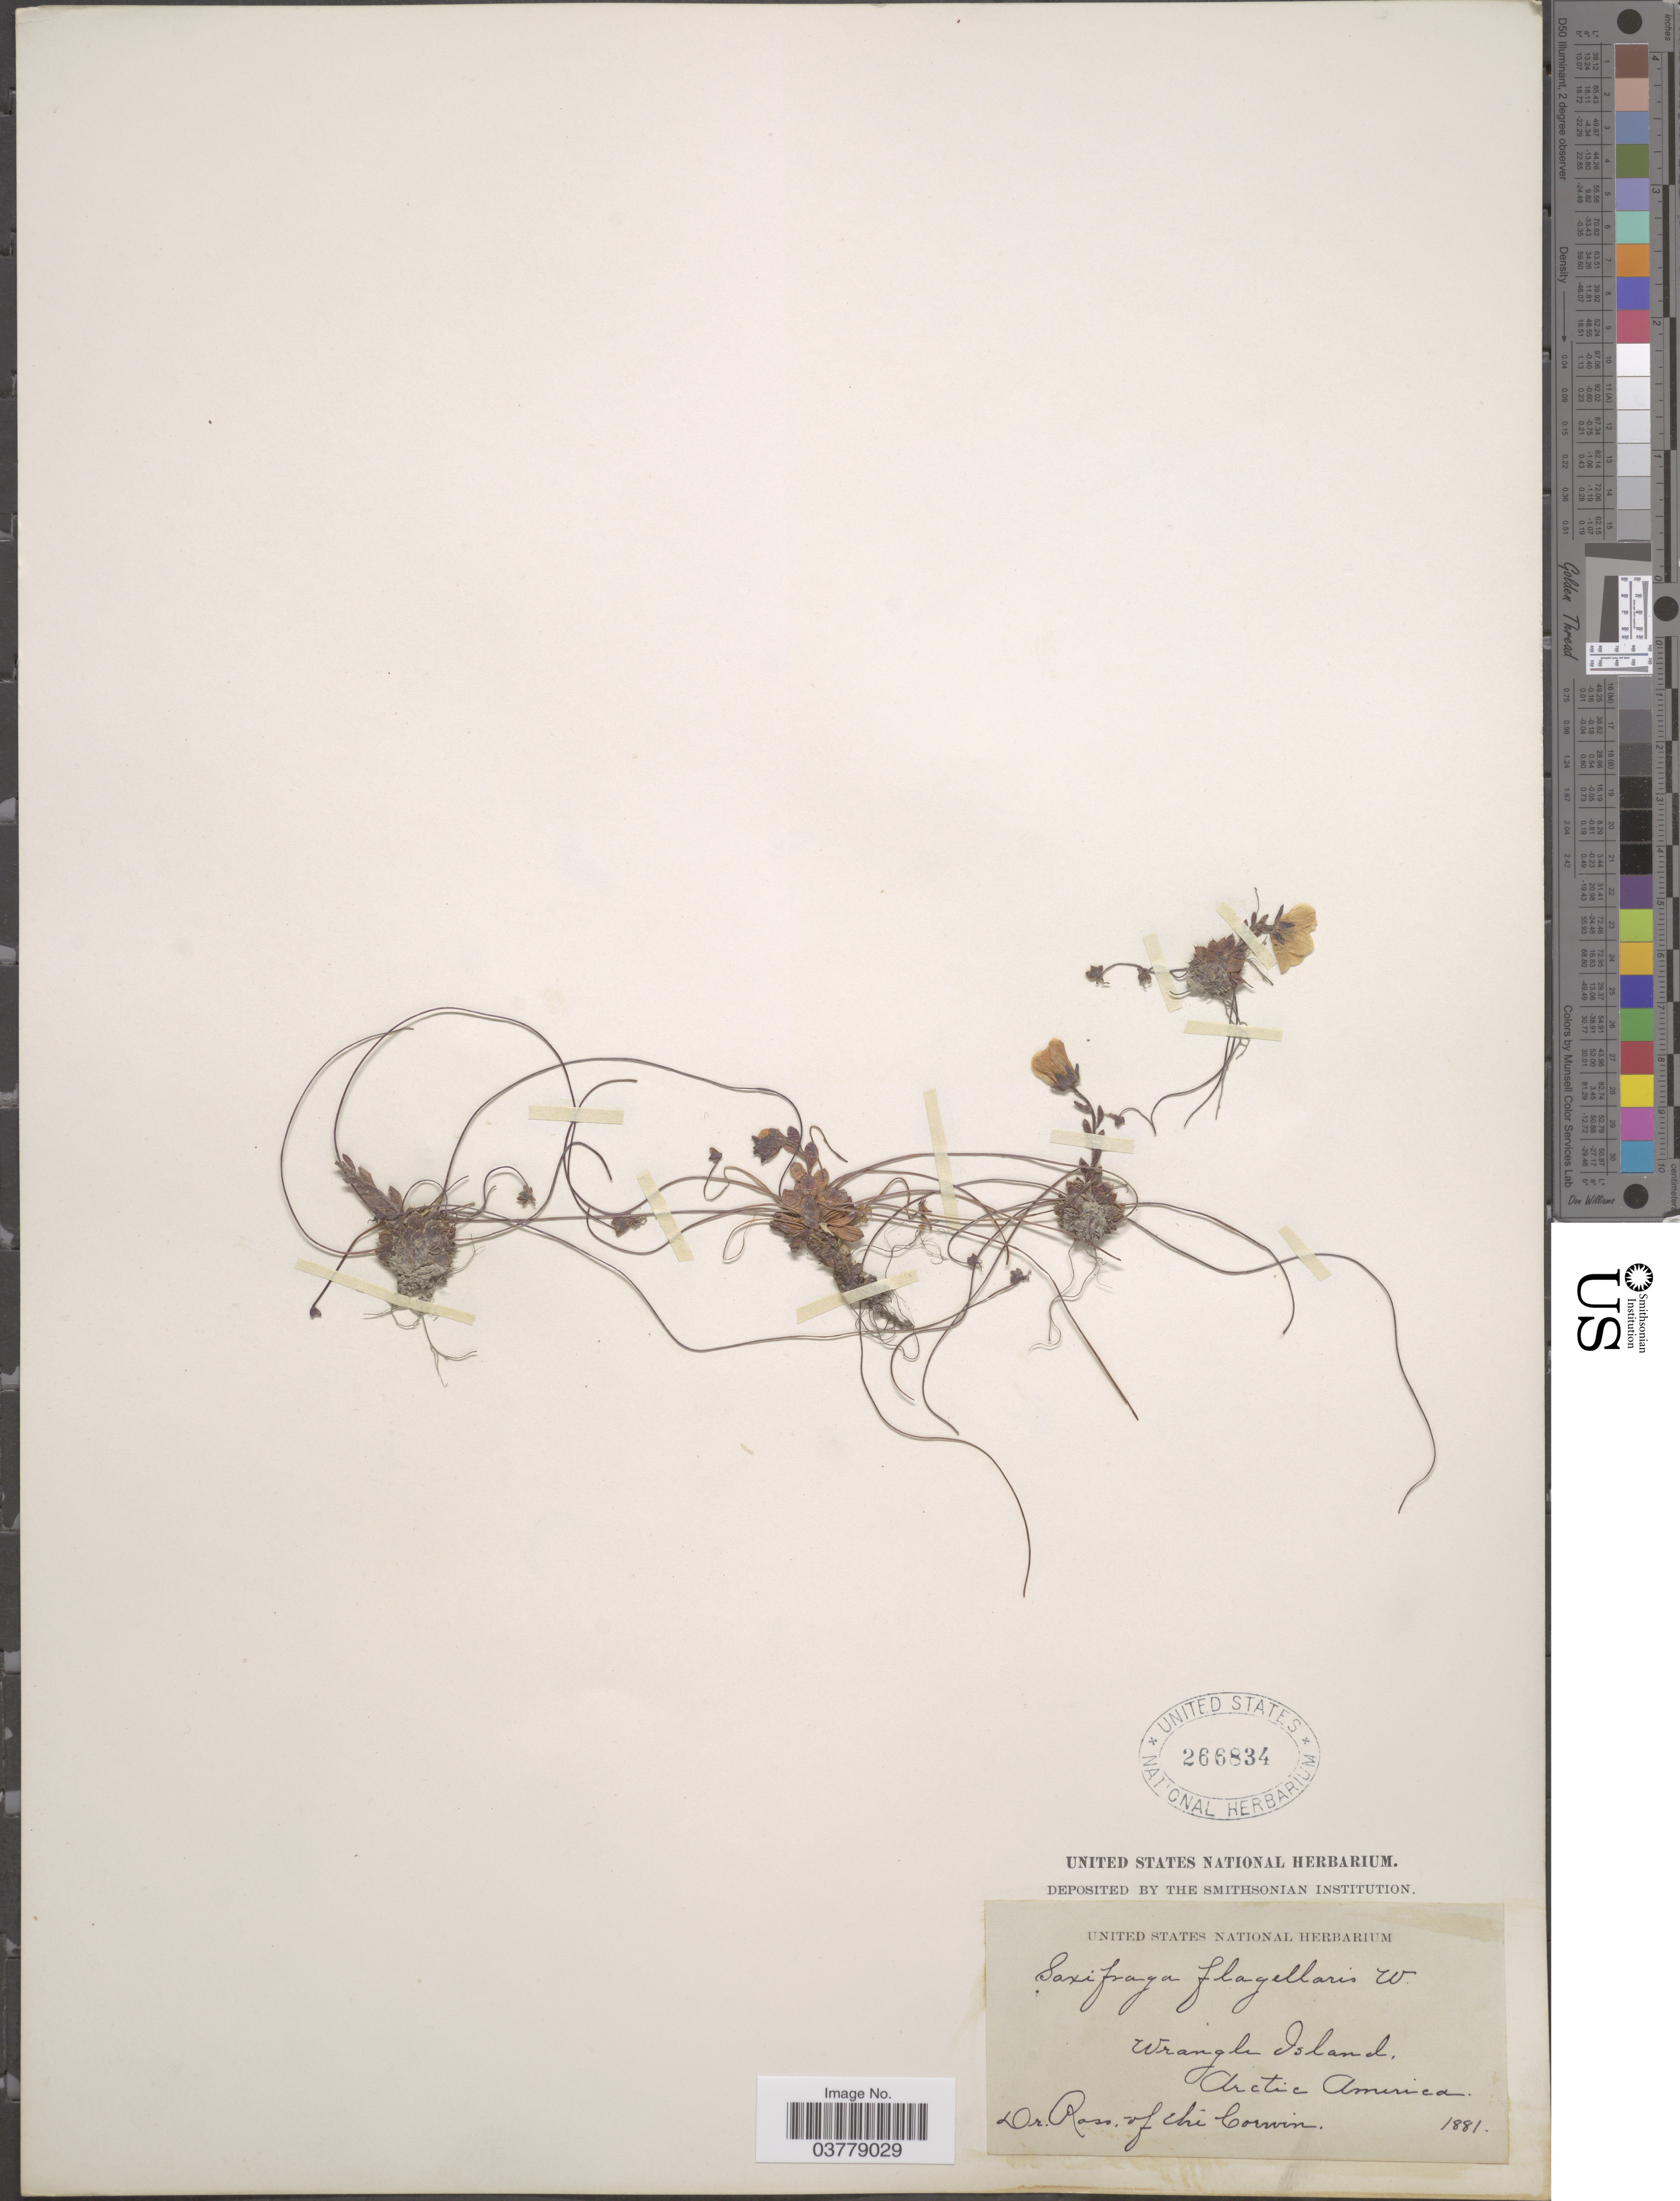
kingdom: Plantae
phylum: Tracheophyta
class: Magnoliopsida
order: Saxifragales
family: Saxifragaceae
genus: Saxifraga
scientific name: Saxifraga flagellaris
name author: Willd. ex Sternb.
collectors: -. Ross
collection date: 1881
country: Russian Federation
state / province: Chukotka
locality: Wrangle Island, Arctic America.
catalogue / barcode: US 266834